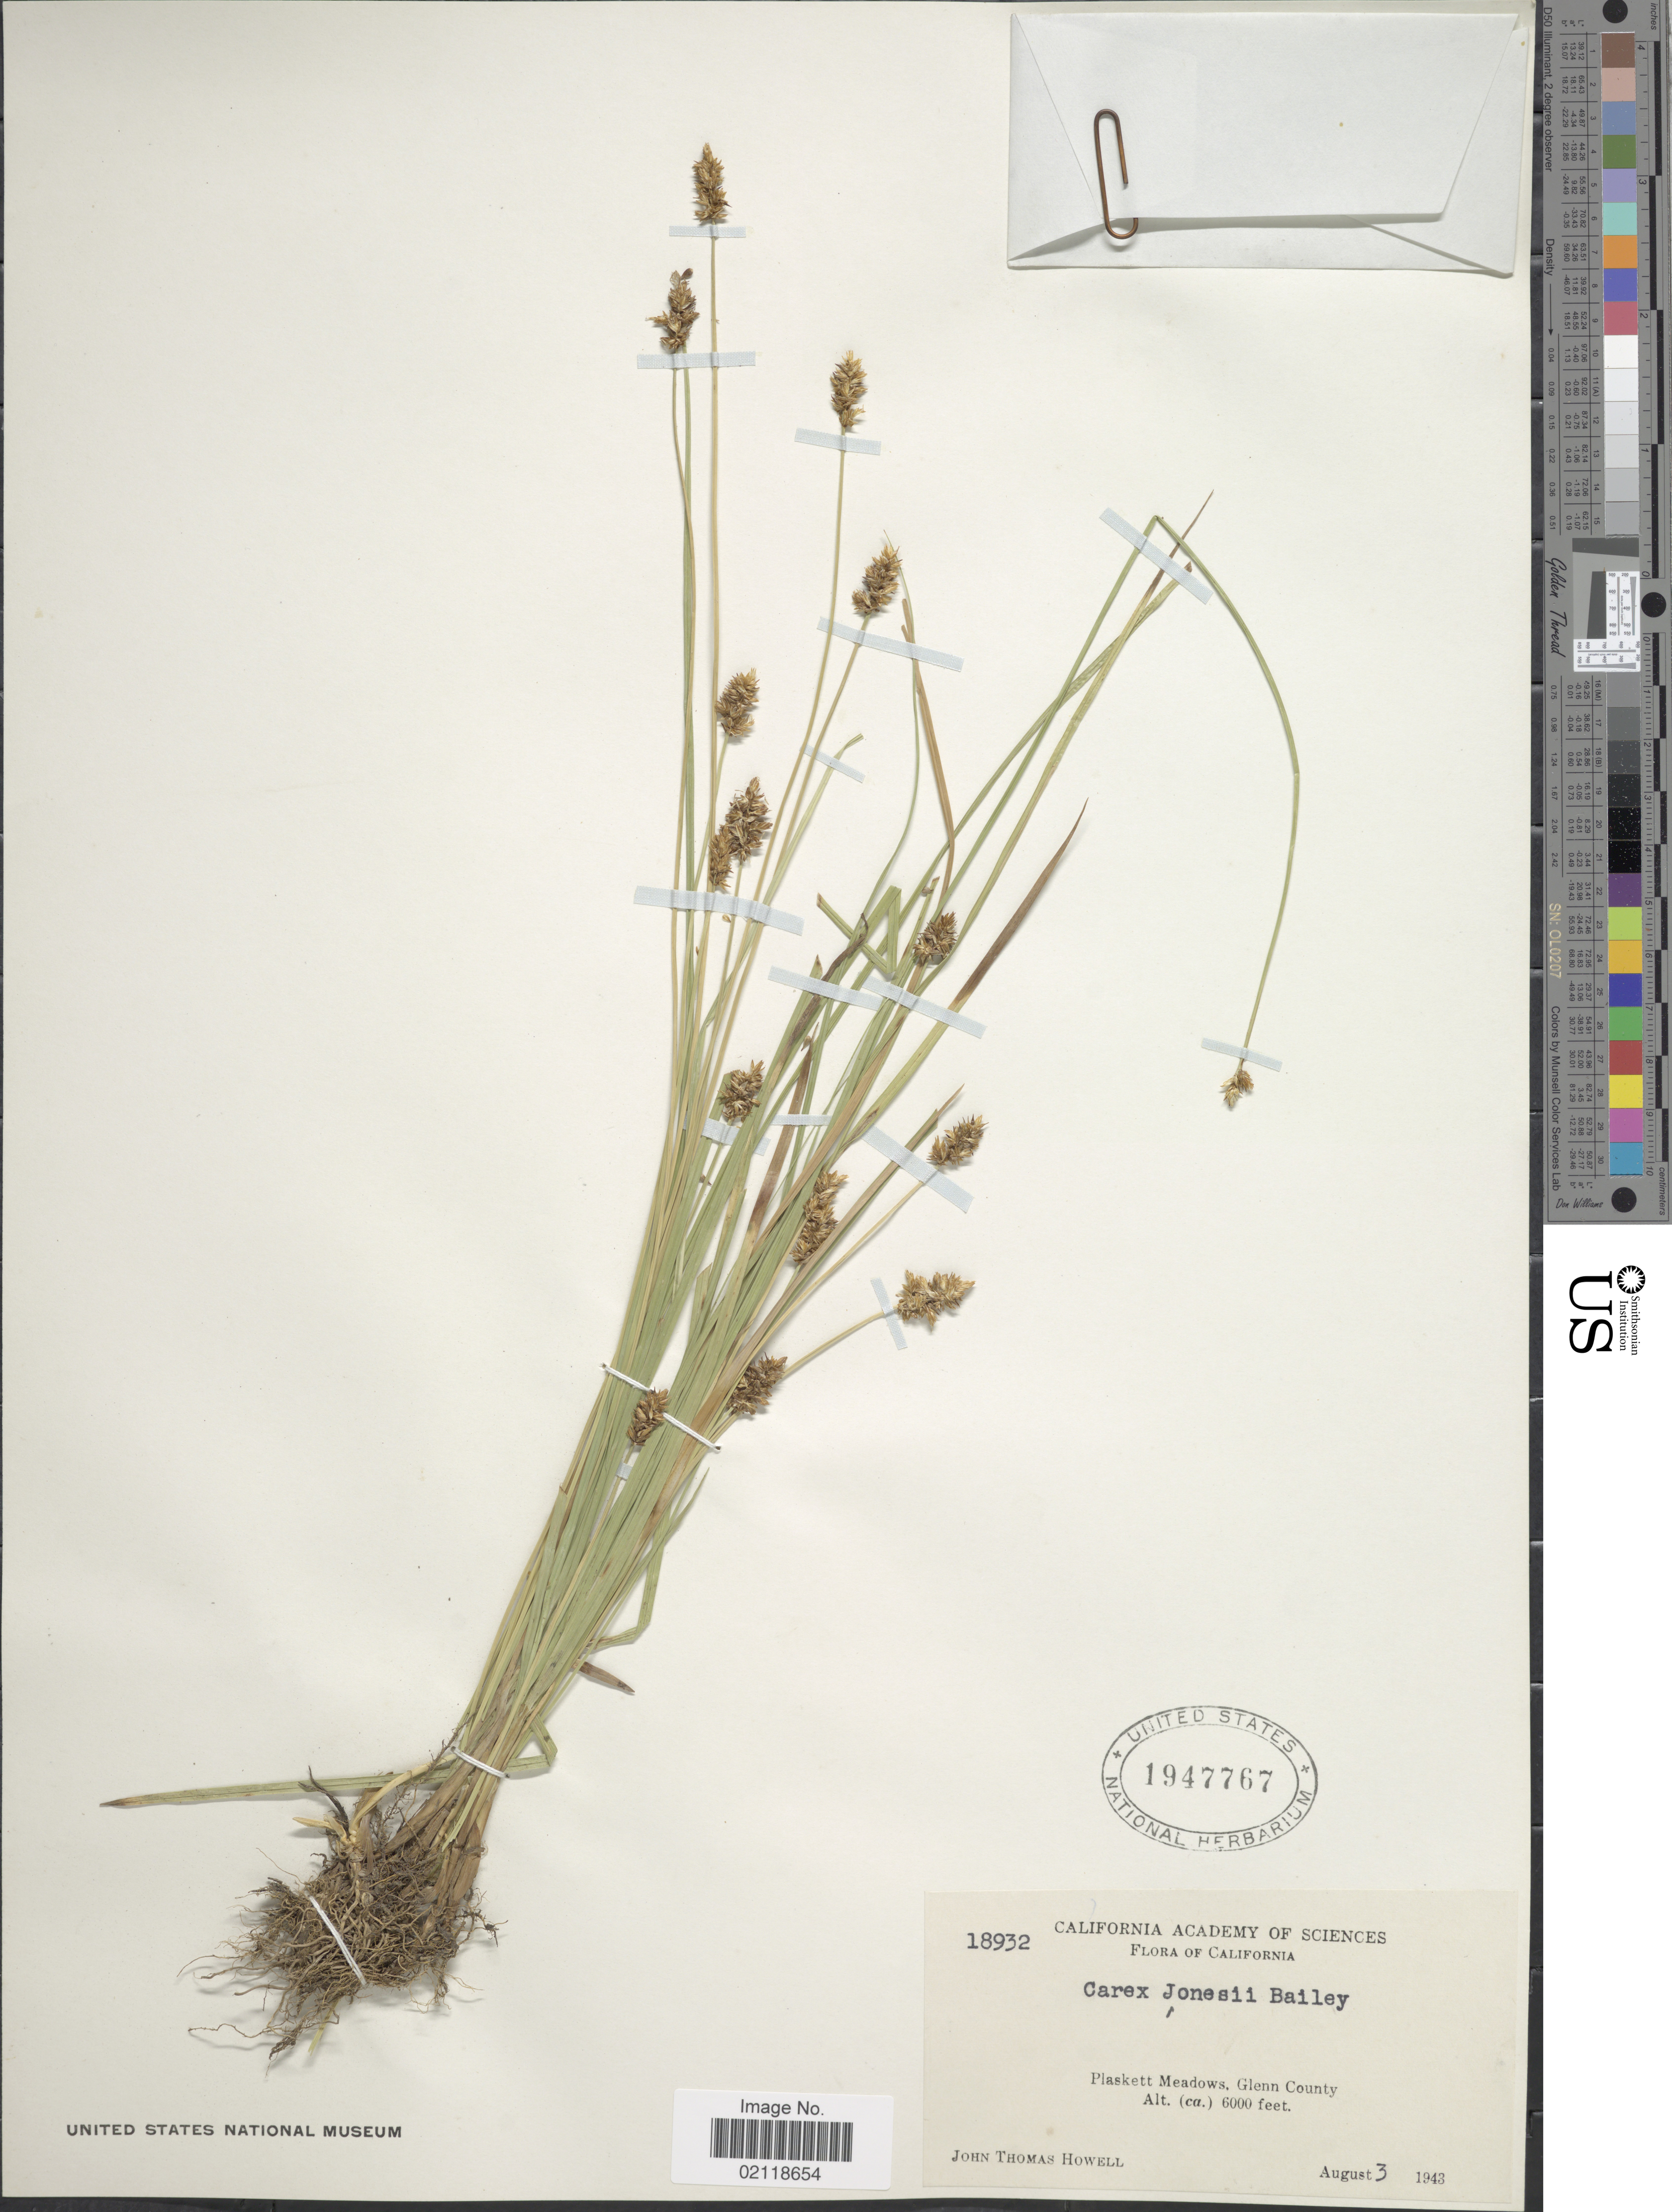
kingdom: Plantae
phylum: Tracheophyta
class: Liliopsida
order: Poales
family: Cyperaceae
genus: Carex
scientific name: Carex jonesii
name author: L.H. Bailey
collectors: J. T. Howell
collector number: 18932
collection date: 1943-08-03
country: United States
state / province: California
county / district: Glenn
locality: Plaskett Meadows, Glenn County.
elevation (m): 1829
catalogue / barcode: US 1947767